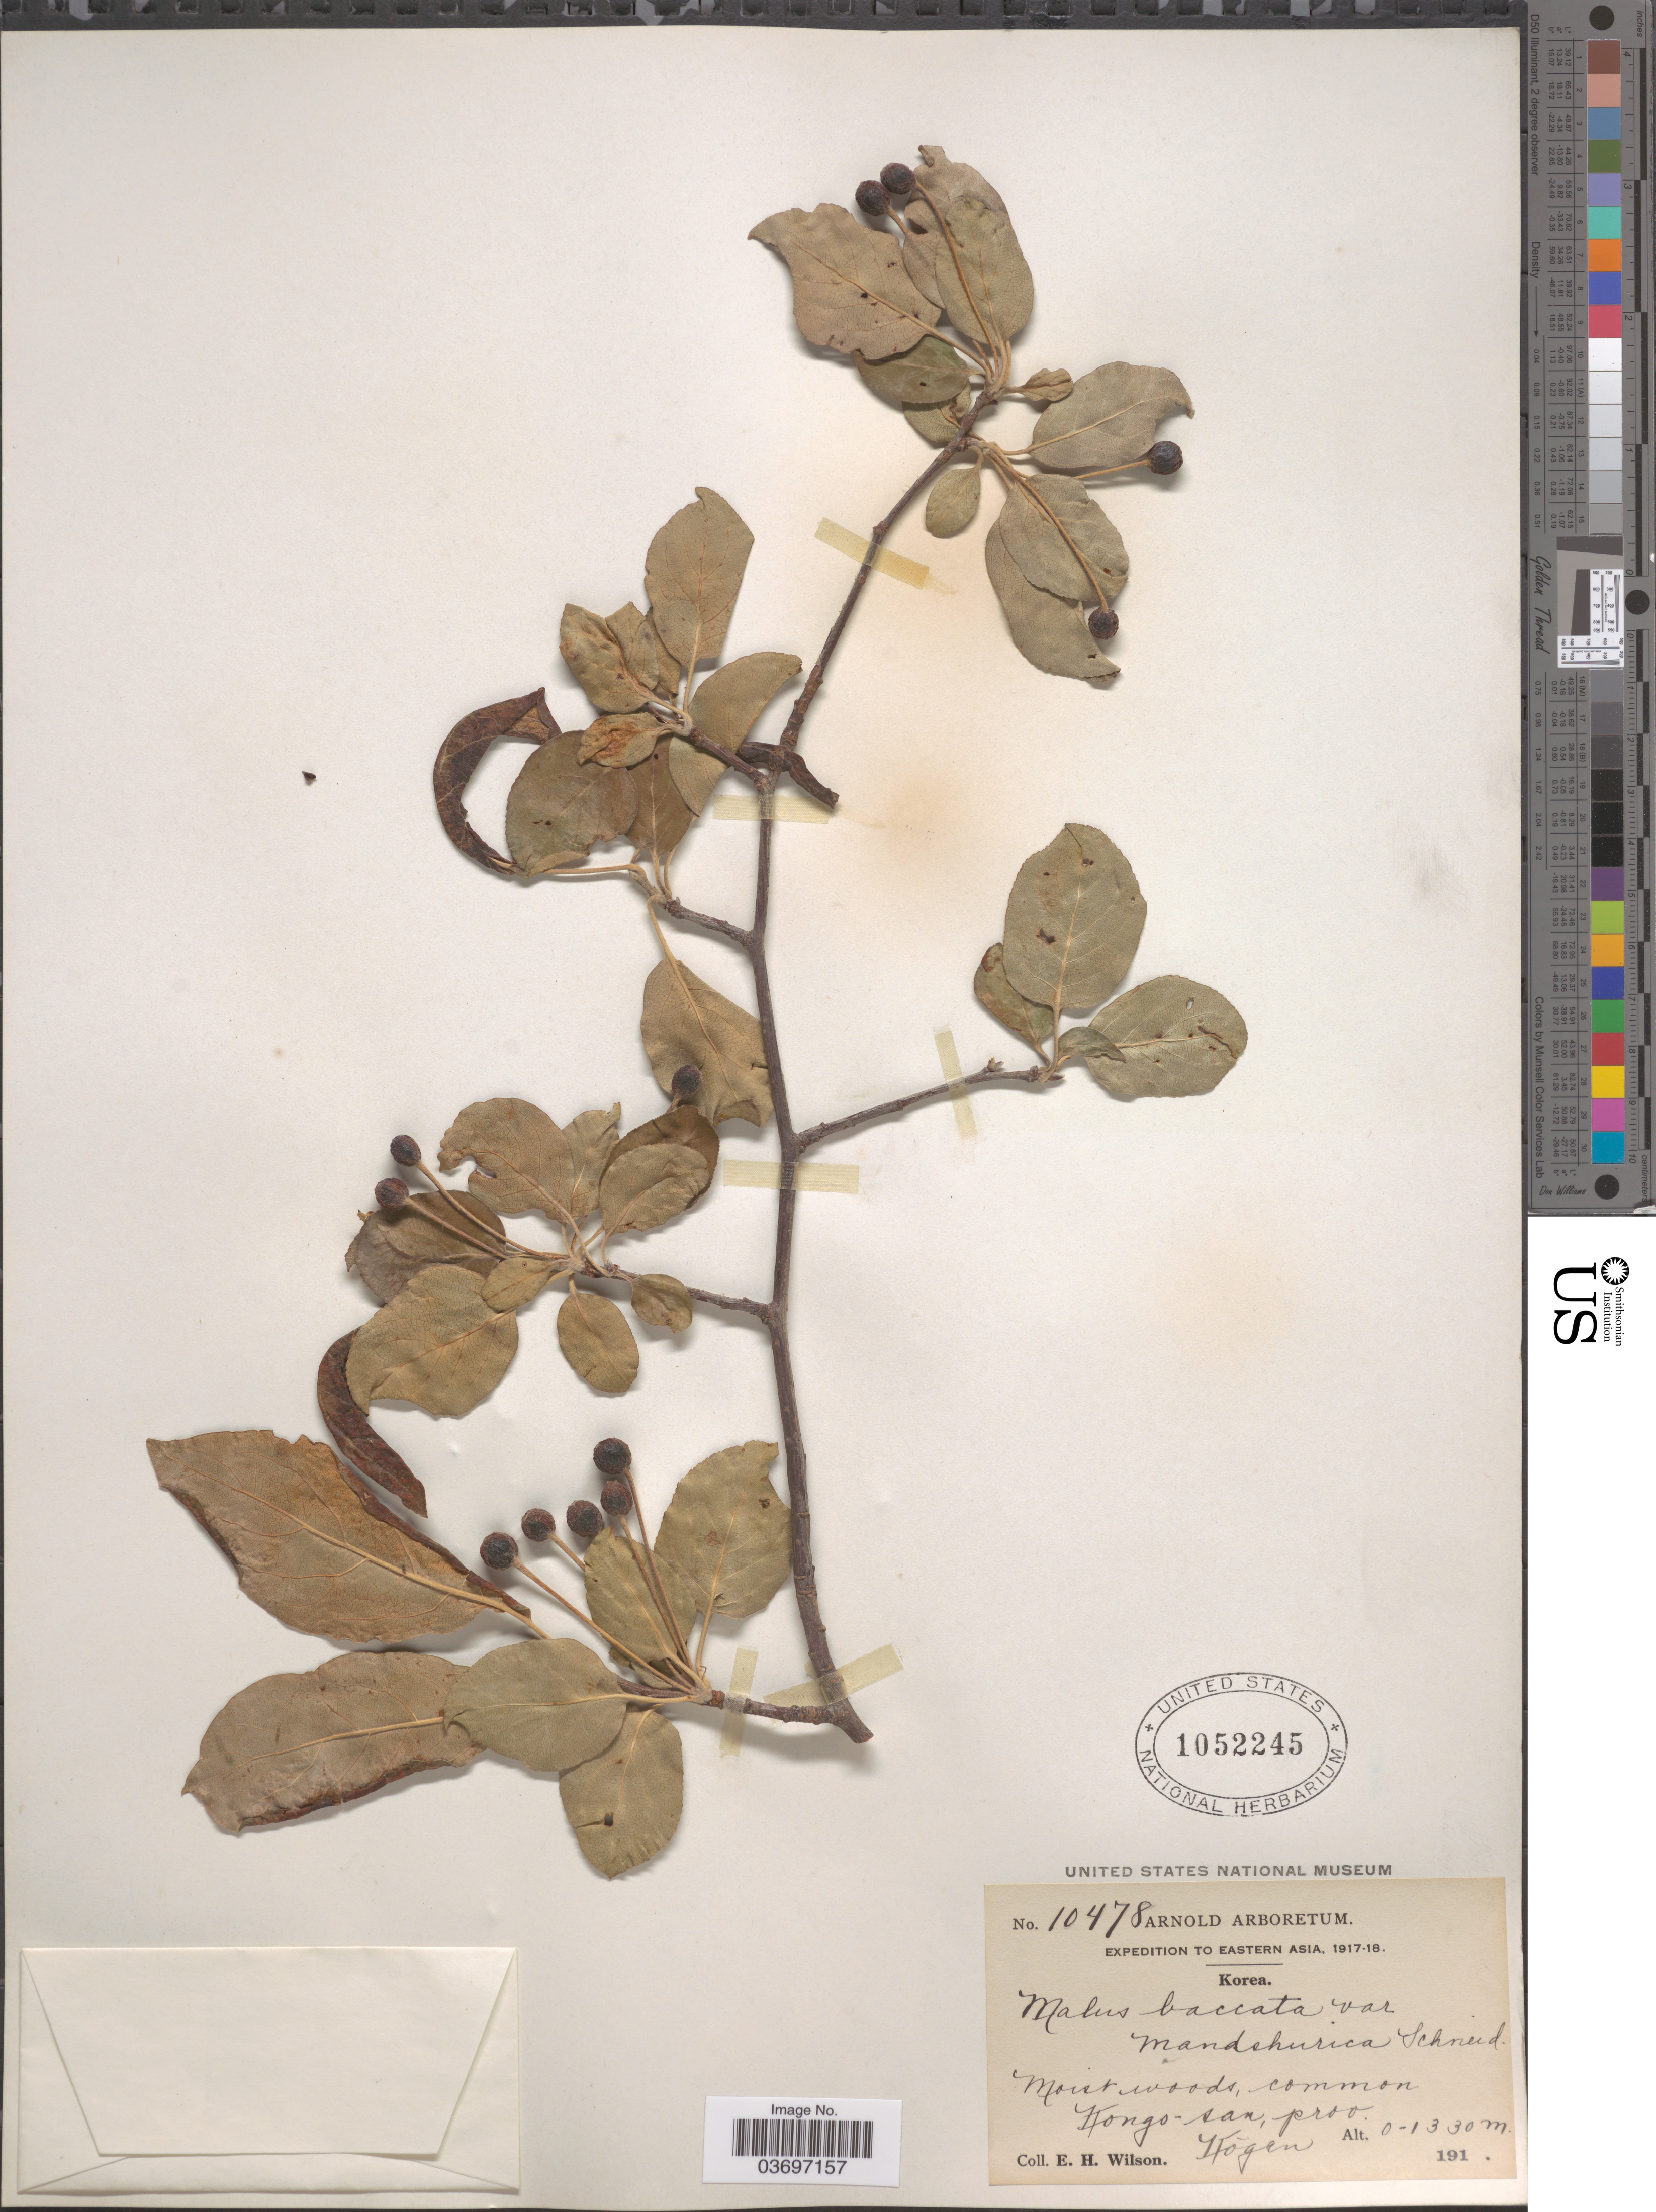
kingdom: Plantae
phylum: Tracheophyta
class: Magnoliopsida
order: Rosales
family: Rosaceae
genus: Malus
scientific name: Malus baccata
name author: (L.) Borkh.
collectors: E. Wilson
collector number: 10478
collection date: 1917/1918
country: North Korea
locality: Kongo-san, prov. Kögen.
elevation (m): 0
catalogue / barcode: US 1052245